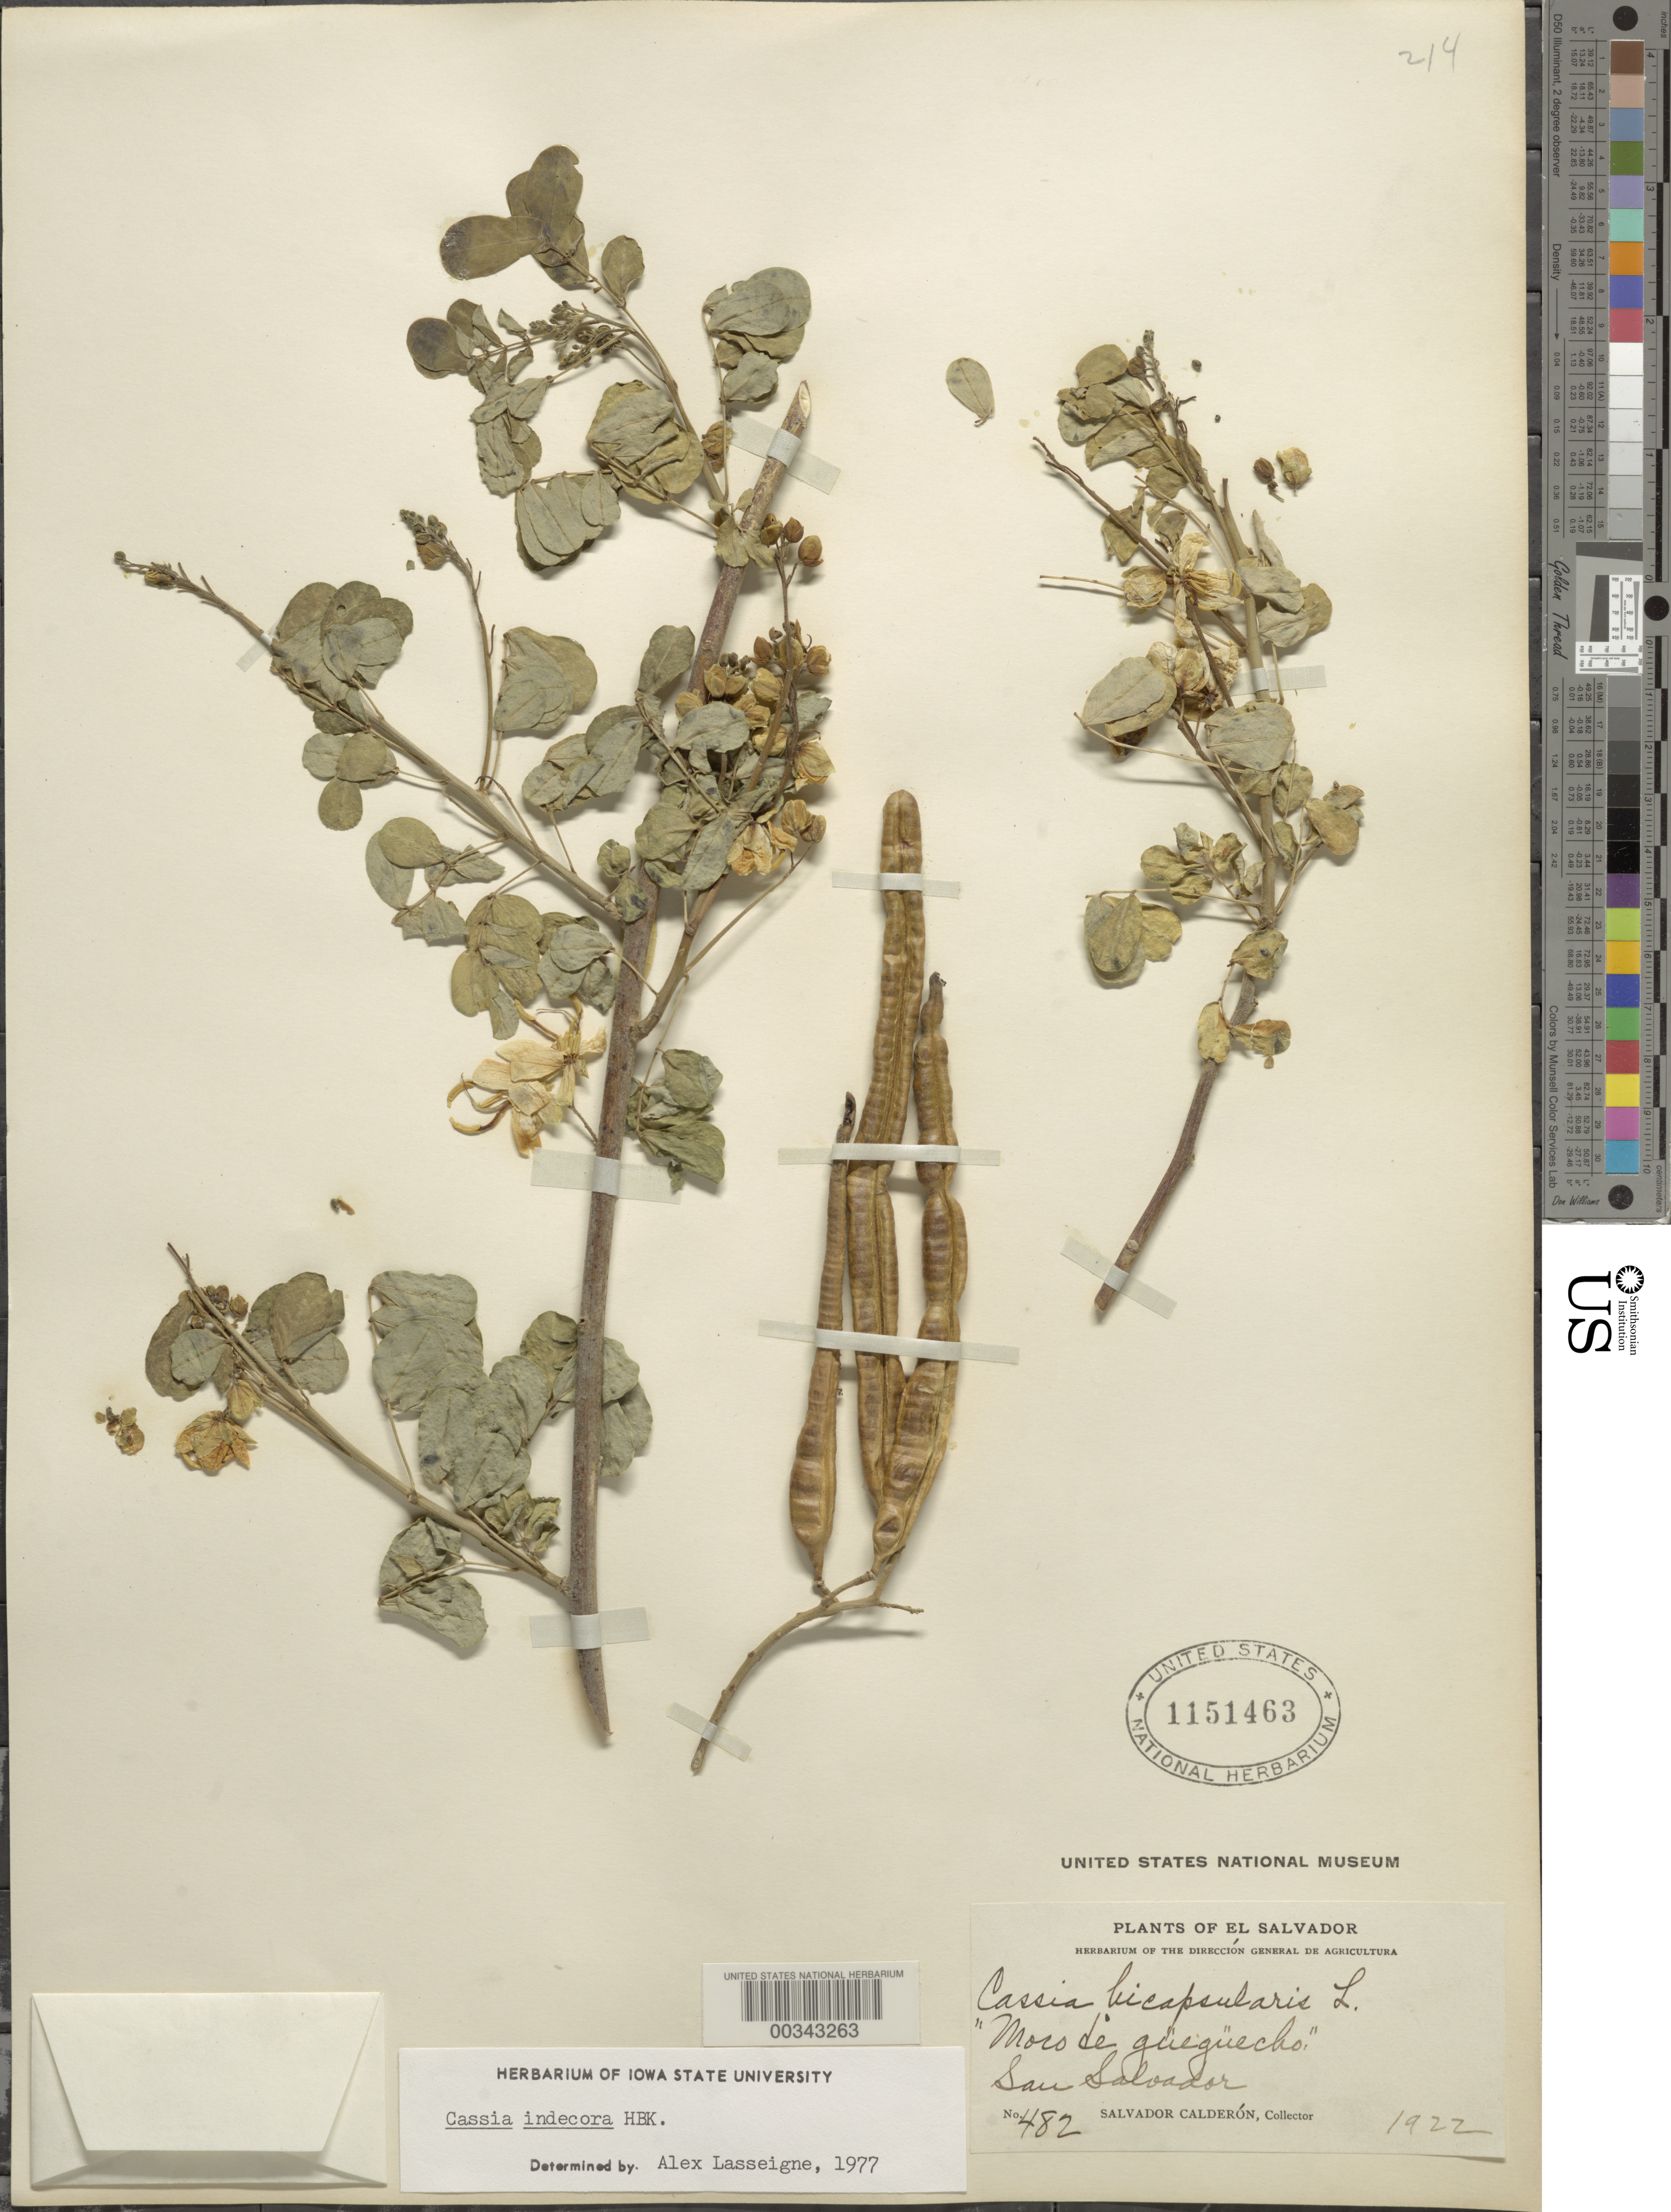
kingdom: Plantae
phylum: Tracheophyta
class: Magnoliopsida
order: Fabales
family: Fabaceae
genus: Senna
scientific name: Senna pendula var. advena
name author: (Vogel) H.S. Irwin & Barneby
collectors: S. Calderón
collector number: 482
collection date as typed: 1922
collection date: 1922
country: El Salvador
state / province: San Salvador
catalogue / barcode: US 1151463